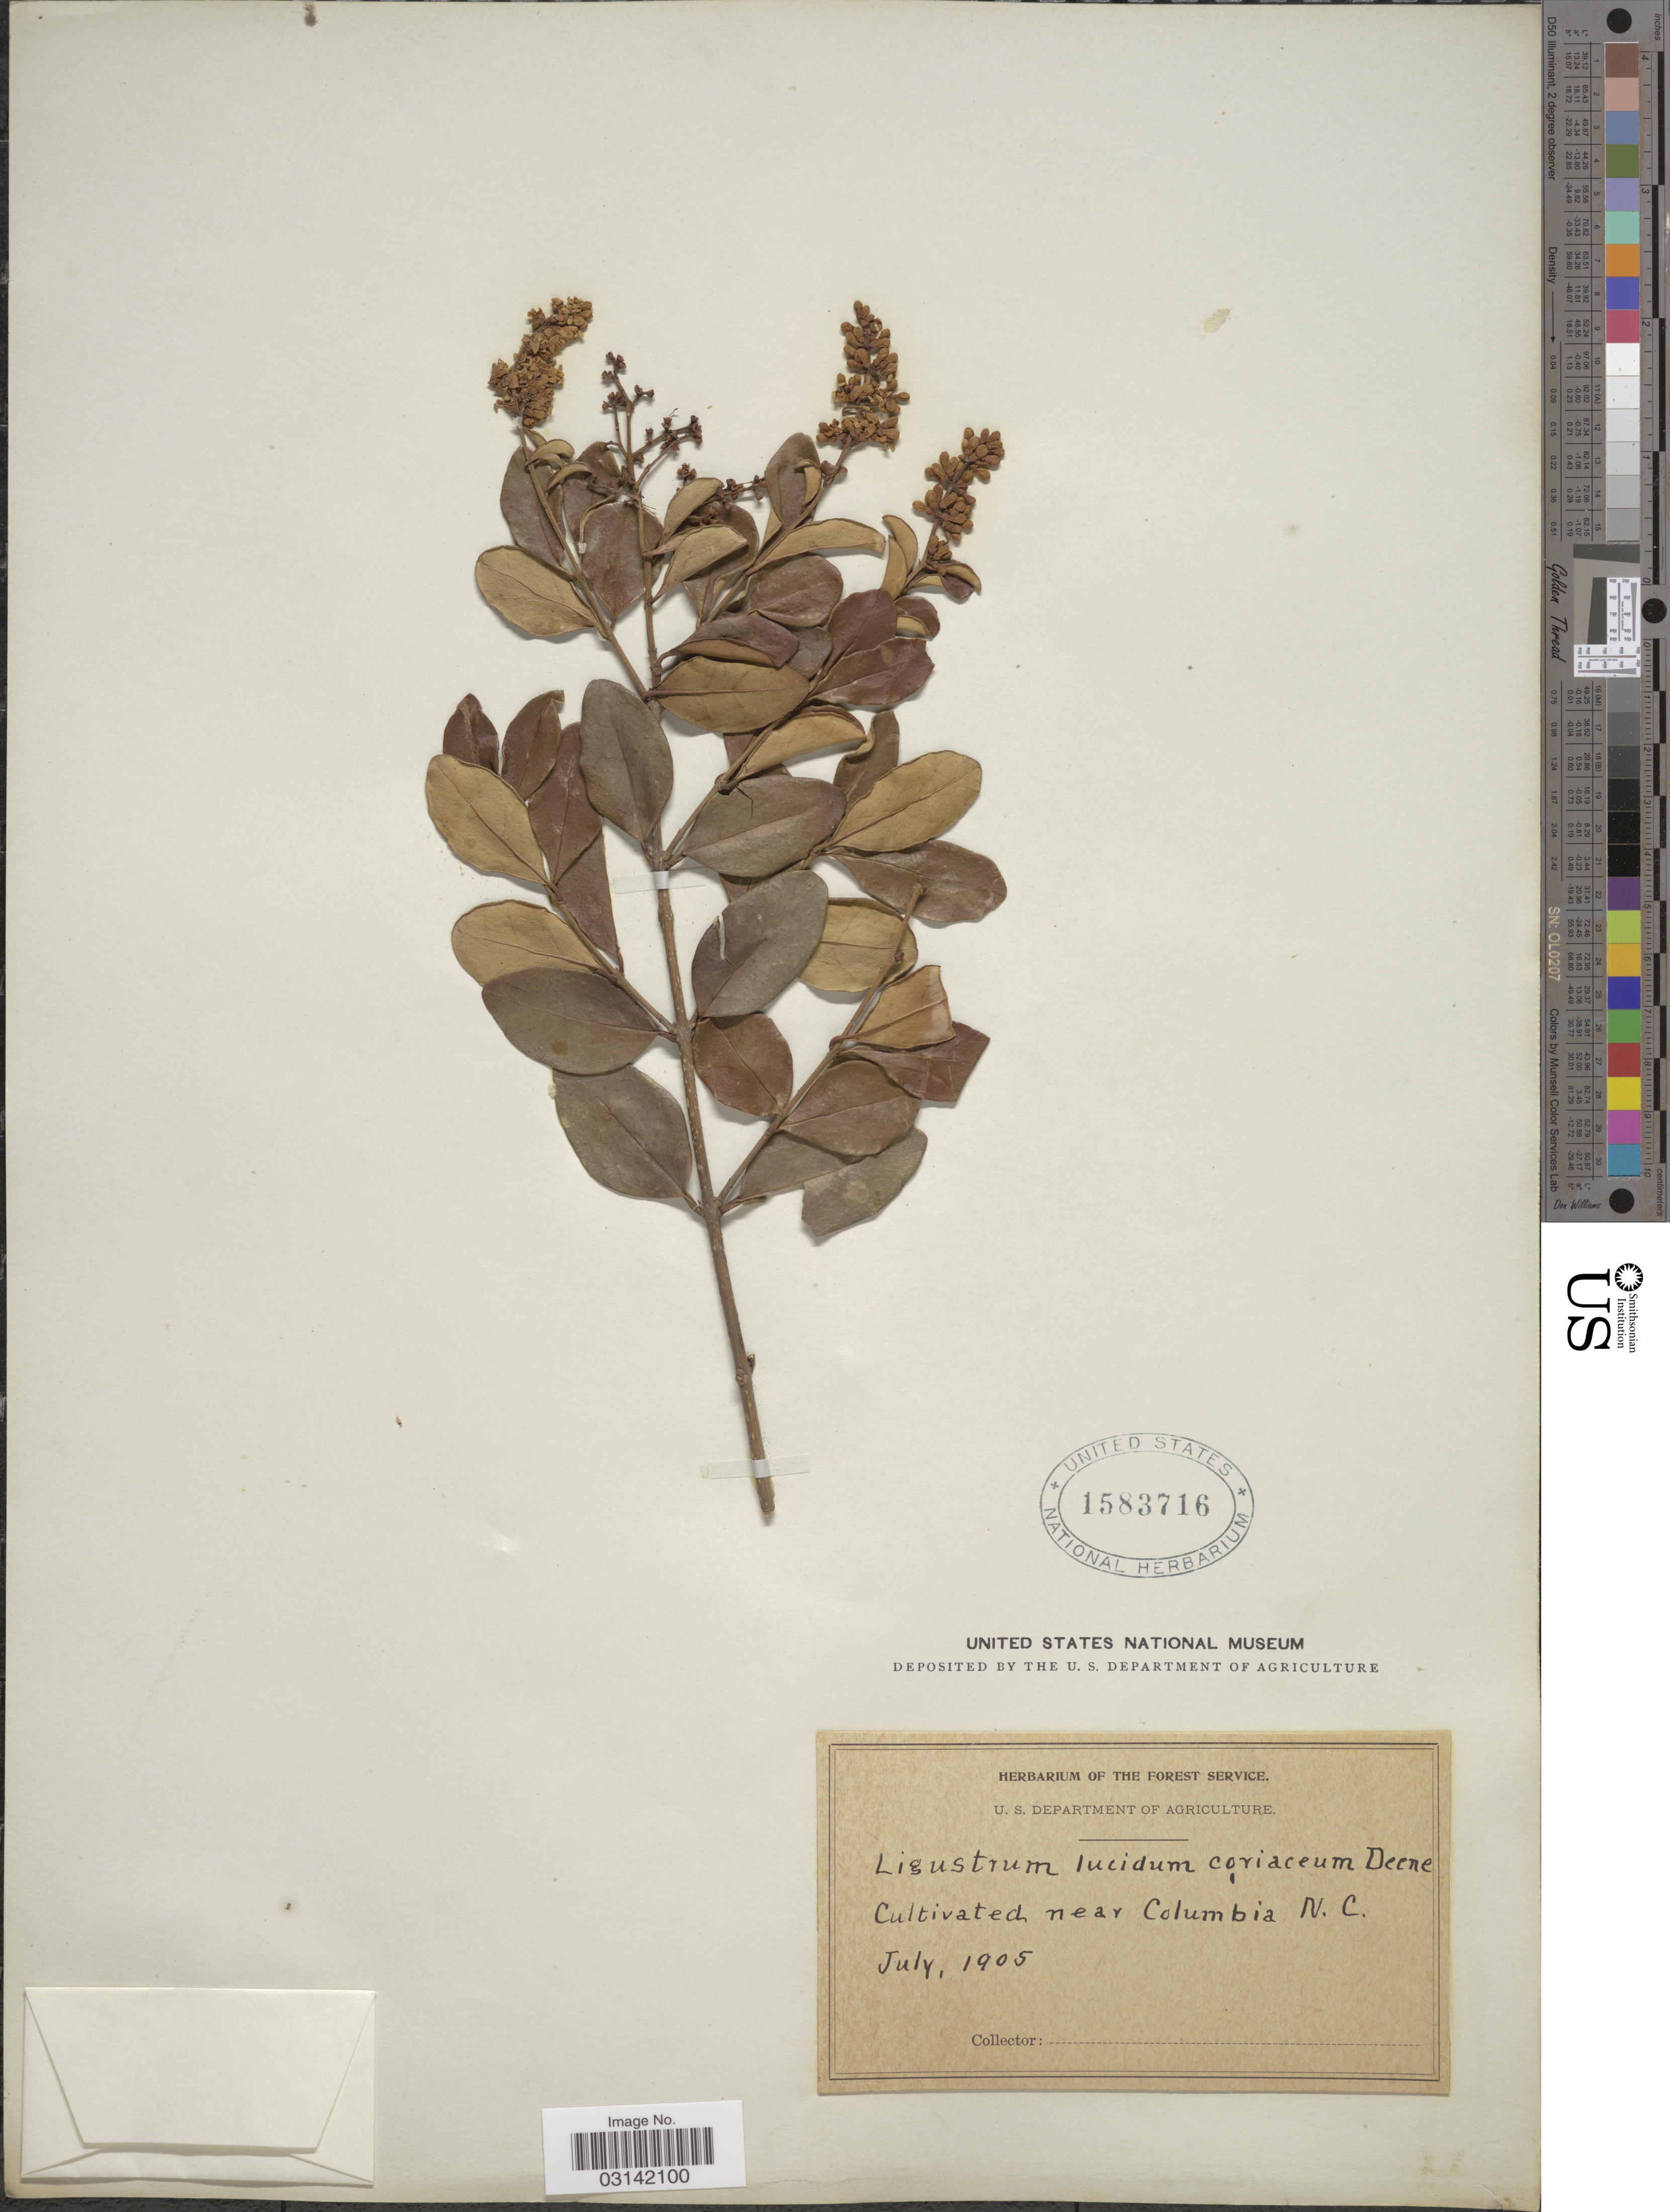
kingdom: Plantae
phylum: Tracheophyta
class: Magnoliopsida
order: Lamiales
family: Oleaceae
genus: Ligustrum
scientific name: Ligustrum lucidum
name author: W.T. Aiton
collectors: Ex herb. The Forest Service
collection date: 1905-07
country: United States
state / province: North Carolina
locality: Near Columbia.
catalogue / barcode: US 1583716